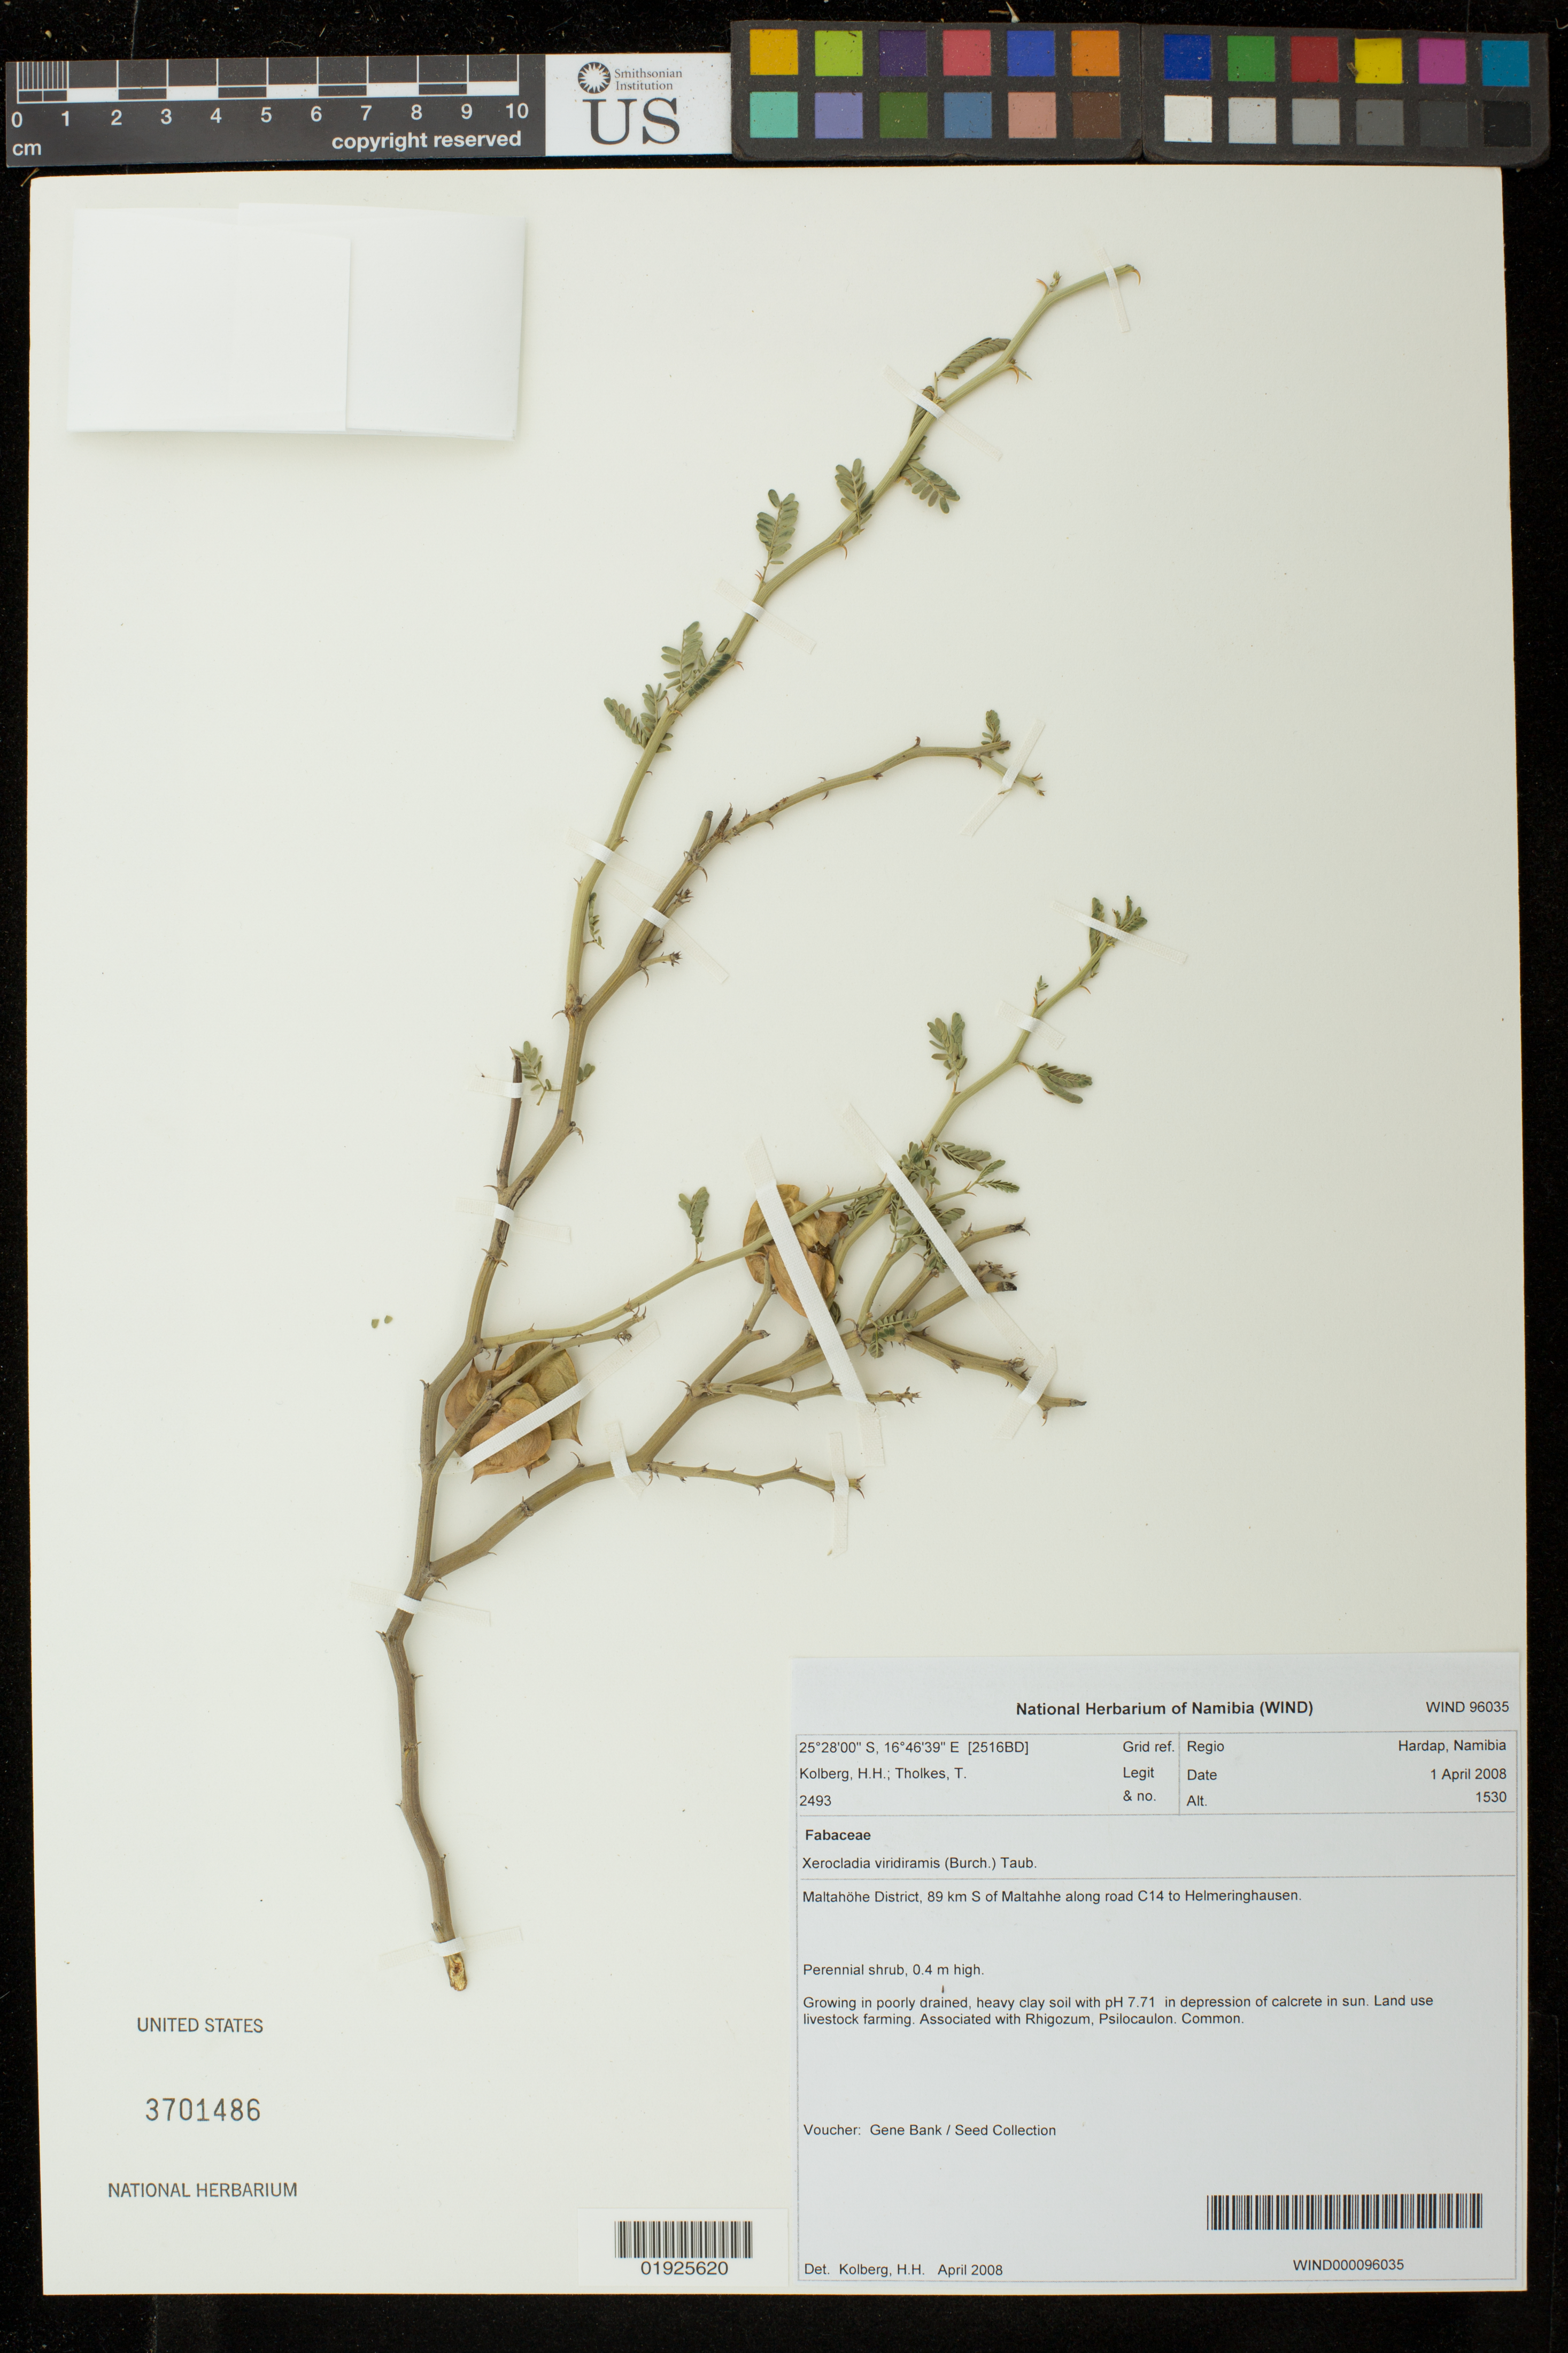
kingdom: Plantae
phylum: Tracheophyta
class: Magnoliopsida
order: Fabales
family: Fabaceae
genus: Xerocladia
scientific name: Xerocladia viridiramis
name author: (Burch.) Taub.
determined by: Kolberg, H. H.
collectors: H. H. Kolberg & T. Tholkes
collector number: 2493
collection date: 2008-04-01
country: Namibia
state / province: Hardap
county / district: Maltahohe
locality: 89 km S of Maltahhe along road C14 to Helmeringhausen.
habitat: Growing in poorly drained, heavy clay soil with pH 7.71 in depression of calcrete in sun. Land use livestock farming. Common.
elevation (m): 1530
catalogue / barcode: US 3701486